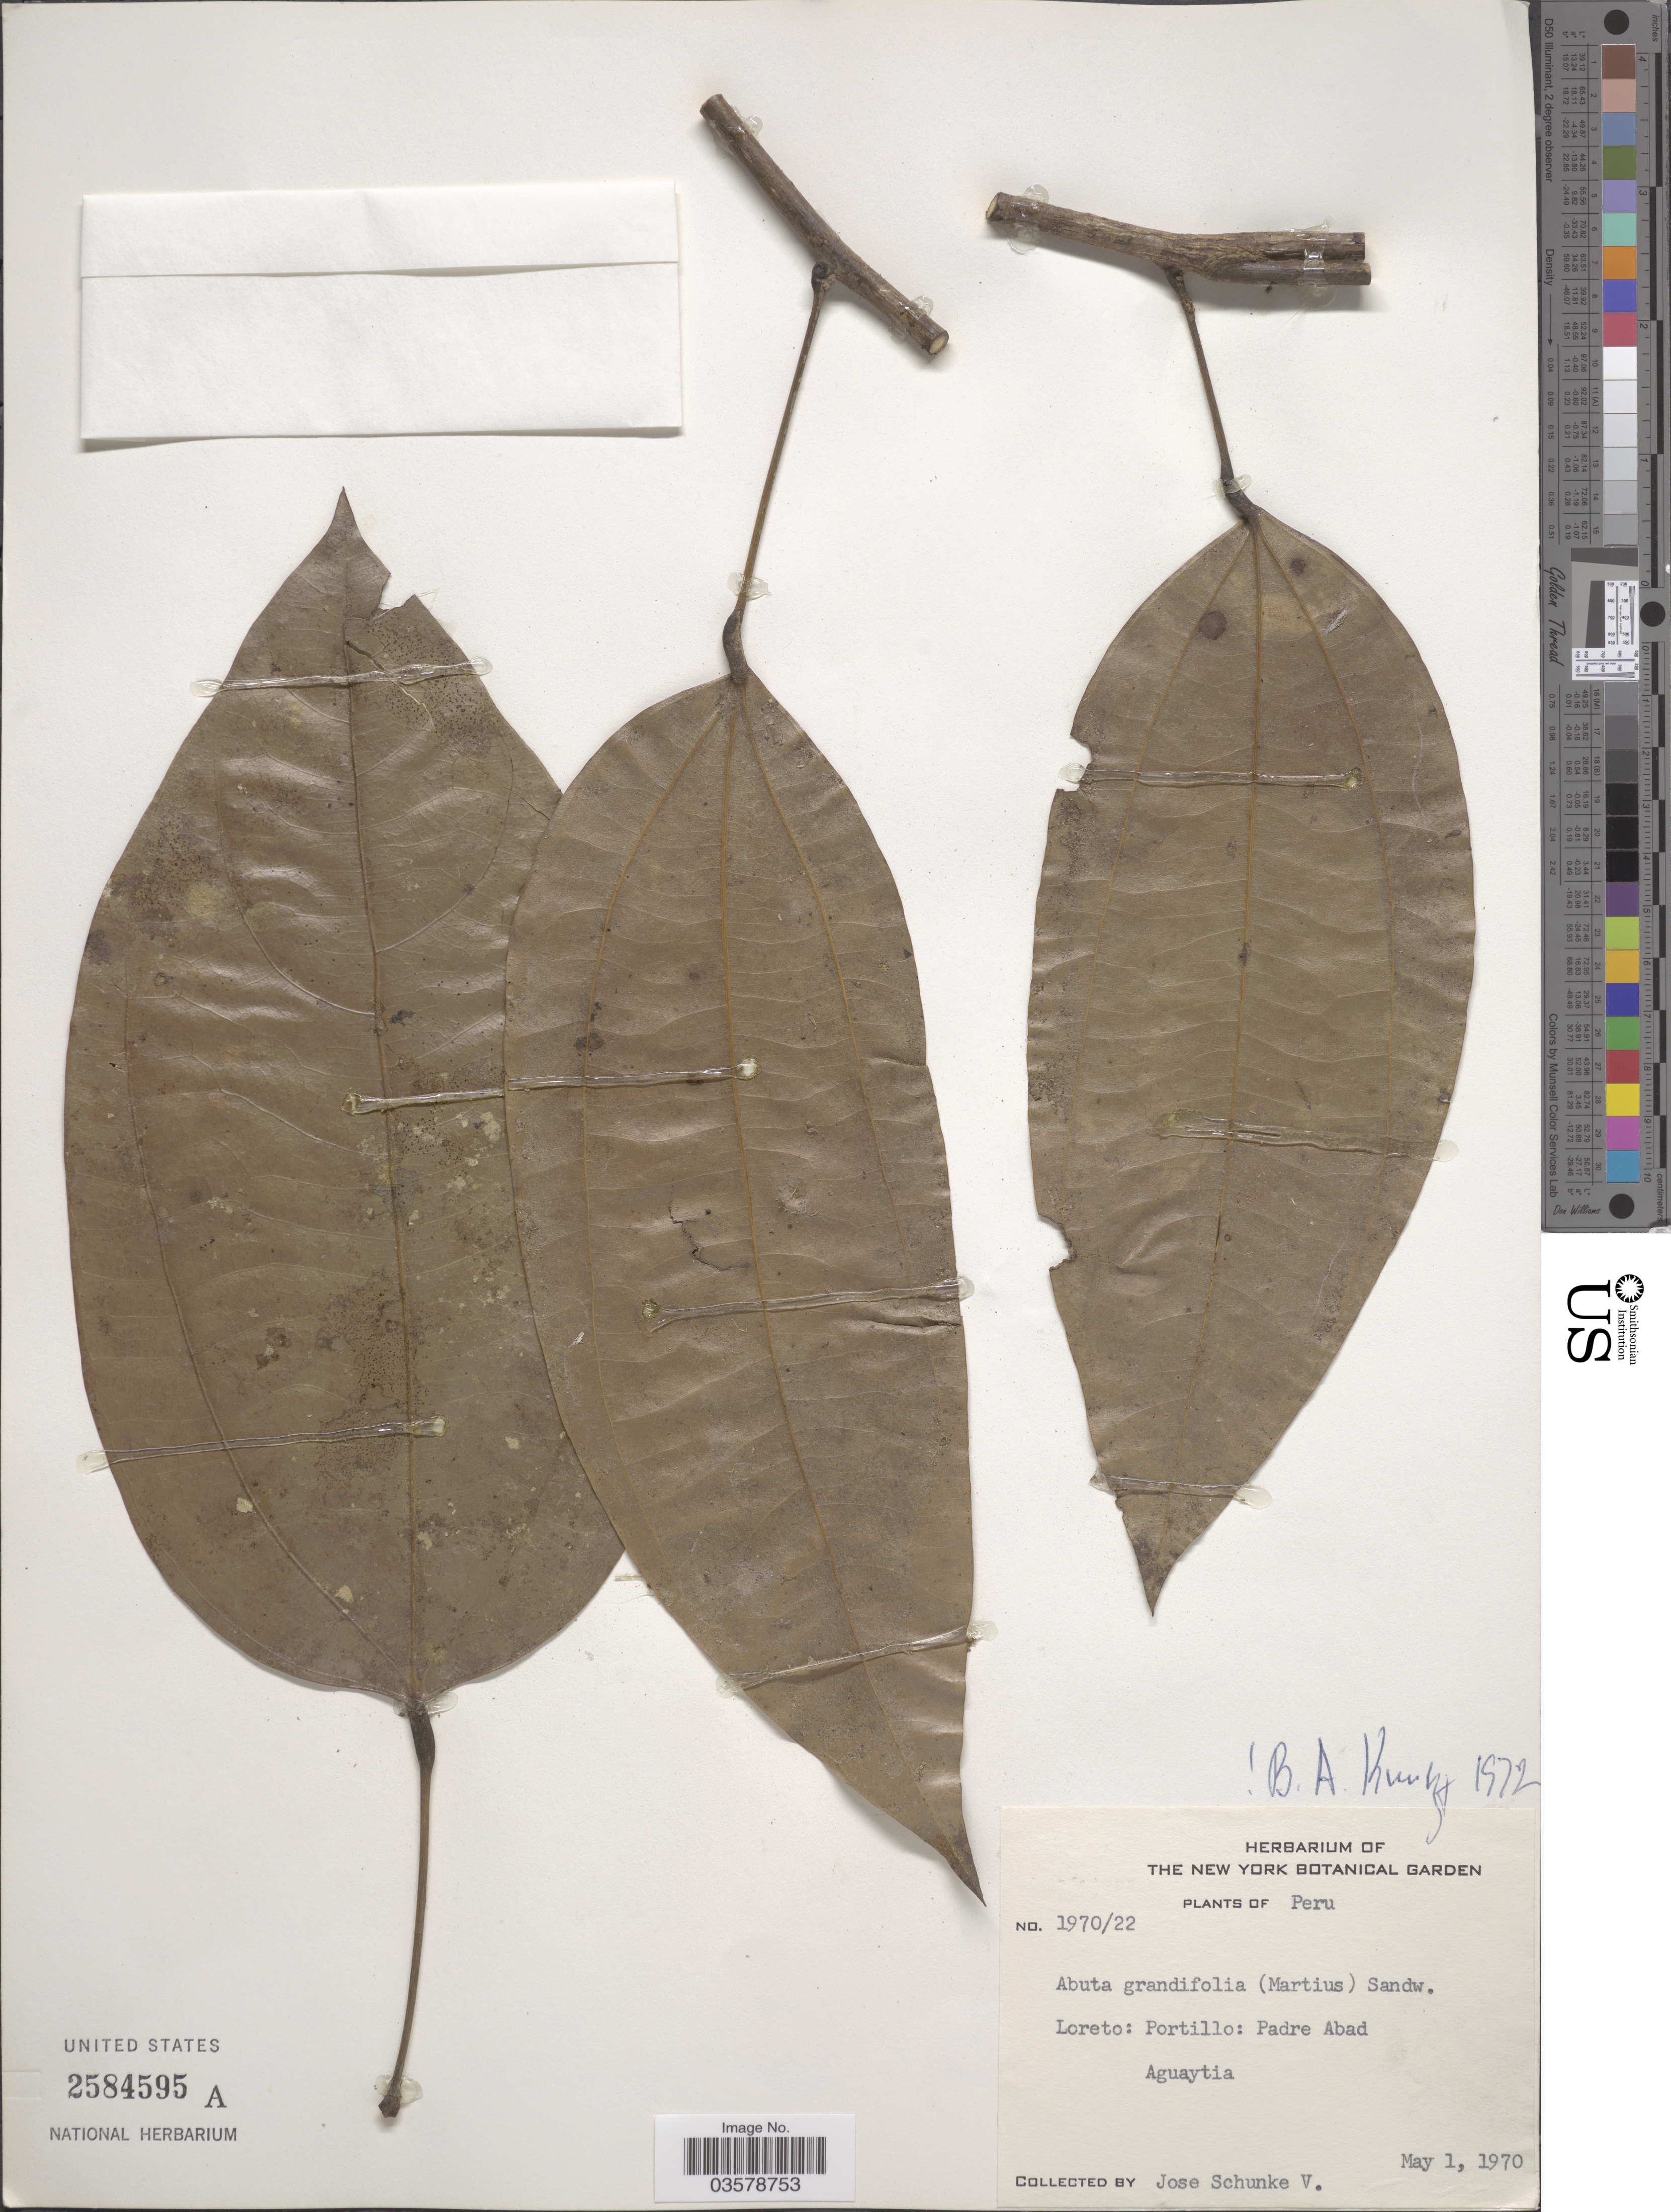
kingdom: Plantae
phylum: Tracheophyta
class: Magnoliopsida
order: Ranunculales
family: Menispermaceae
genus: Abuta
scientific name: Abuta grandifolia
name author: (Mart.) Sandwith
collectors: J. Schunke Vigo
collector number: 1970/22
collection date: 1970-05-01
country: Peru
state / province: Loreto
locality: Portillo: Padre Abad. Aguaytia.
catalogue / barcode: US 2584595A